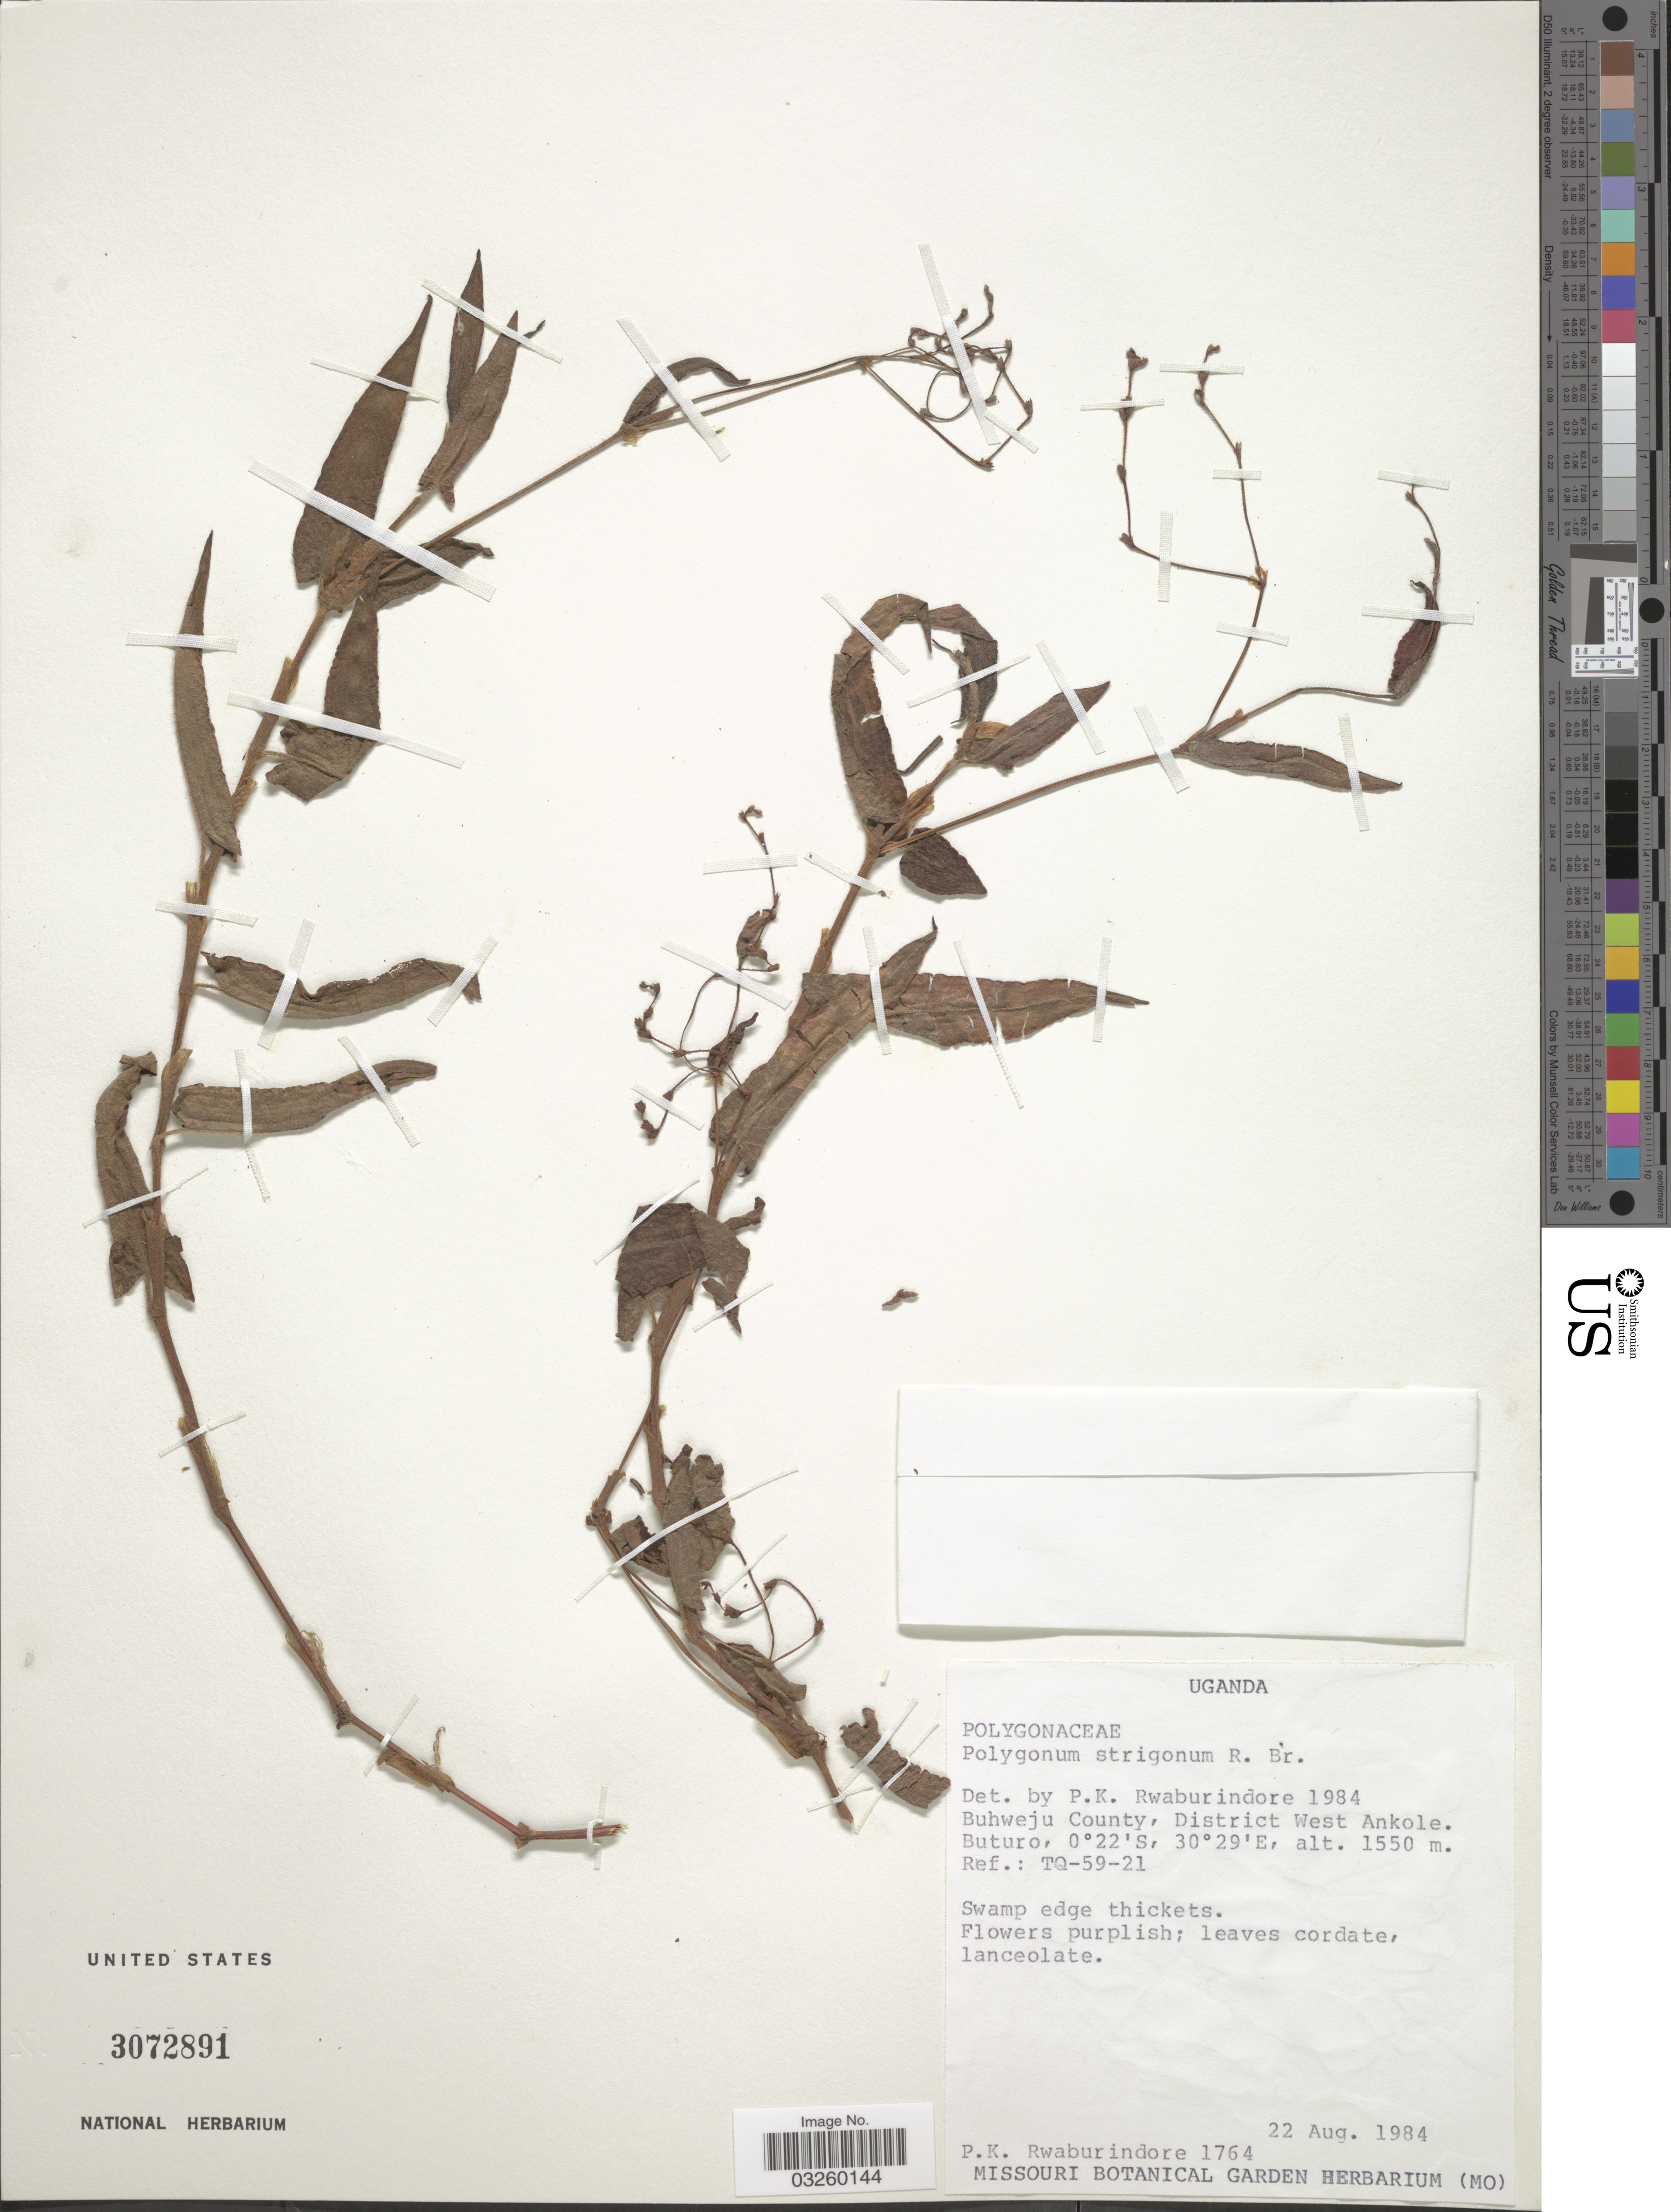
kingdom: Plantae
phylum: Tracheophyta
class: Magnoliopsida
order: Caryophyllales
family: Polygonaceae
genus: Polygonum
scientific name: Polygonum strigosum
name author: R. Br.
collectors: P. Rwaburindore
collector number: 1764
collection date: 1984-08-22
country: Uganda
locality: Buhweju County, District West Ankole. Buturo. Ref.: TQ-59-21.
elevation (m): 1550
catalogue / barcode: US 3072891